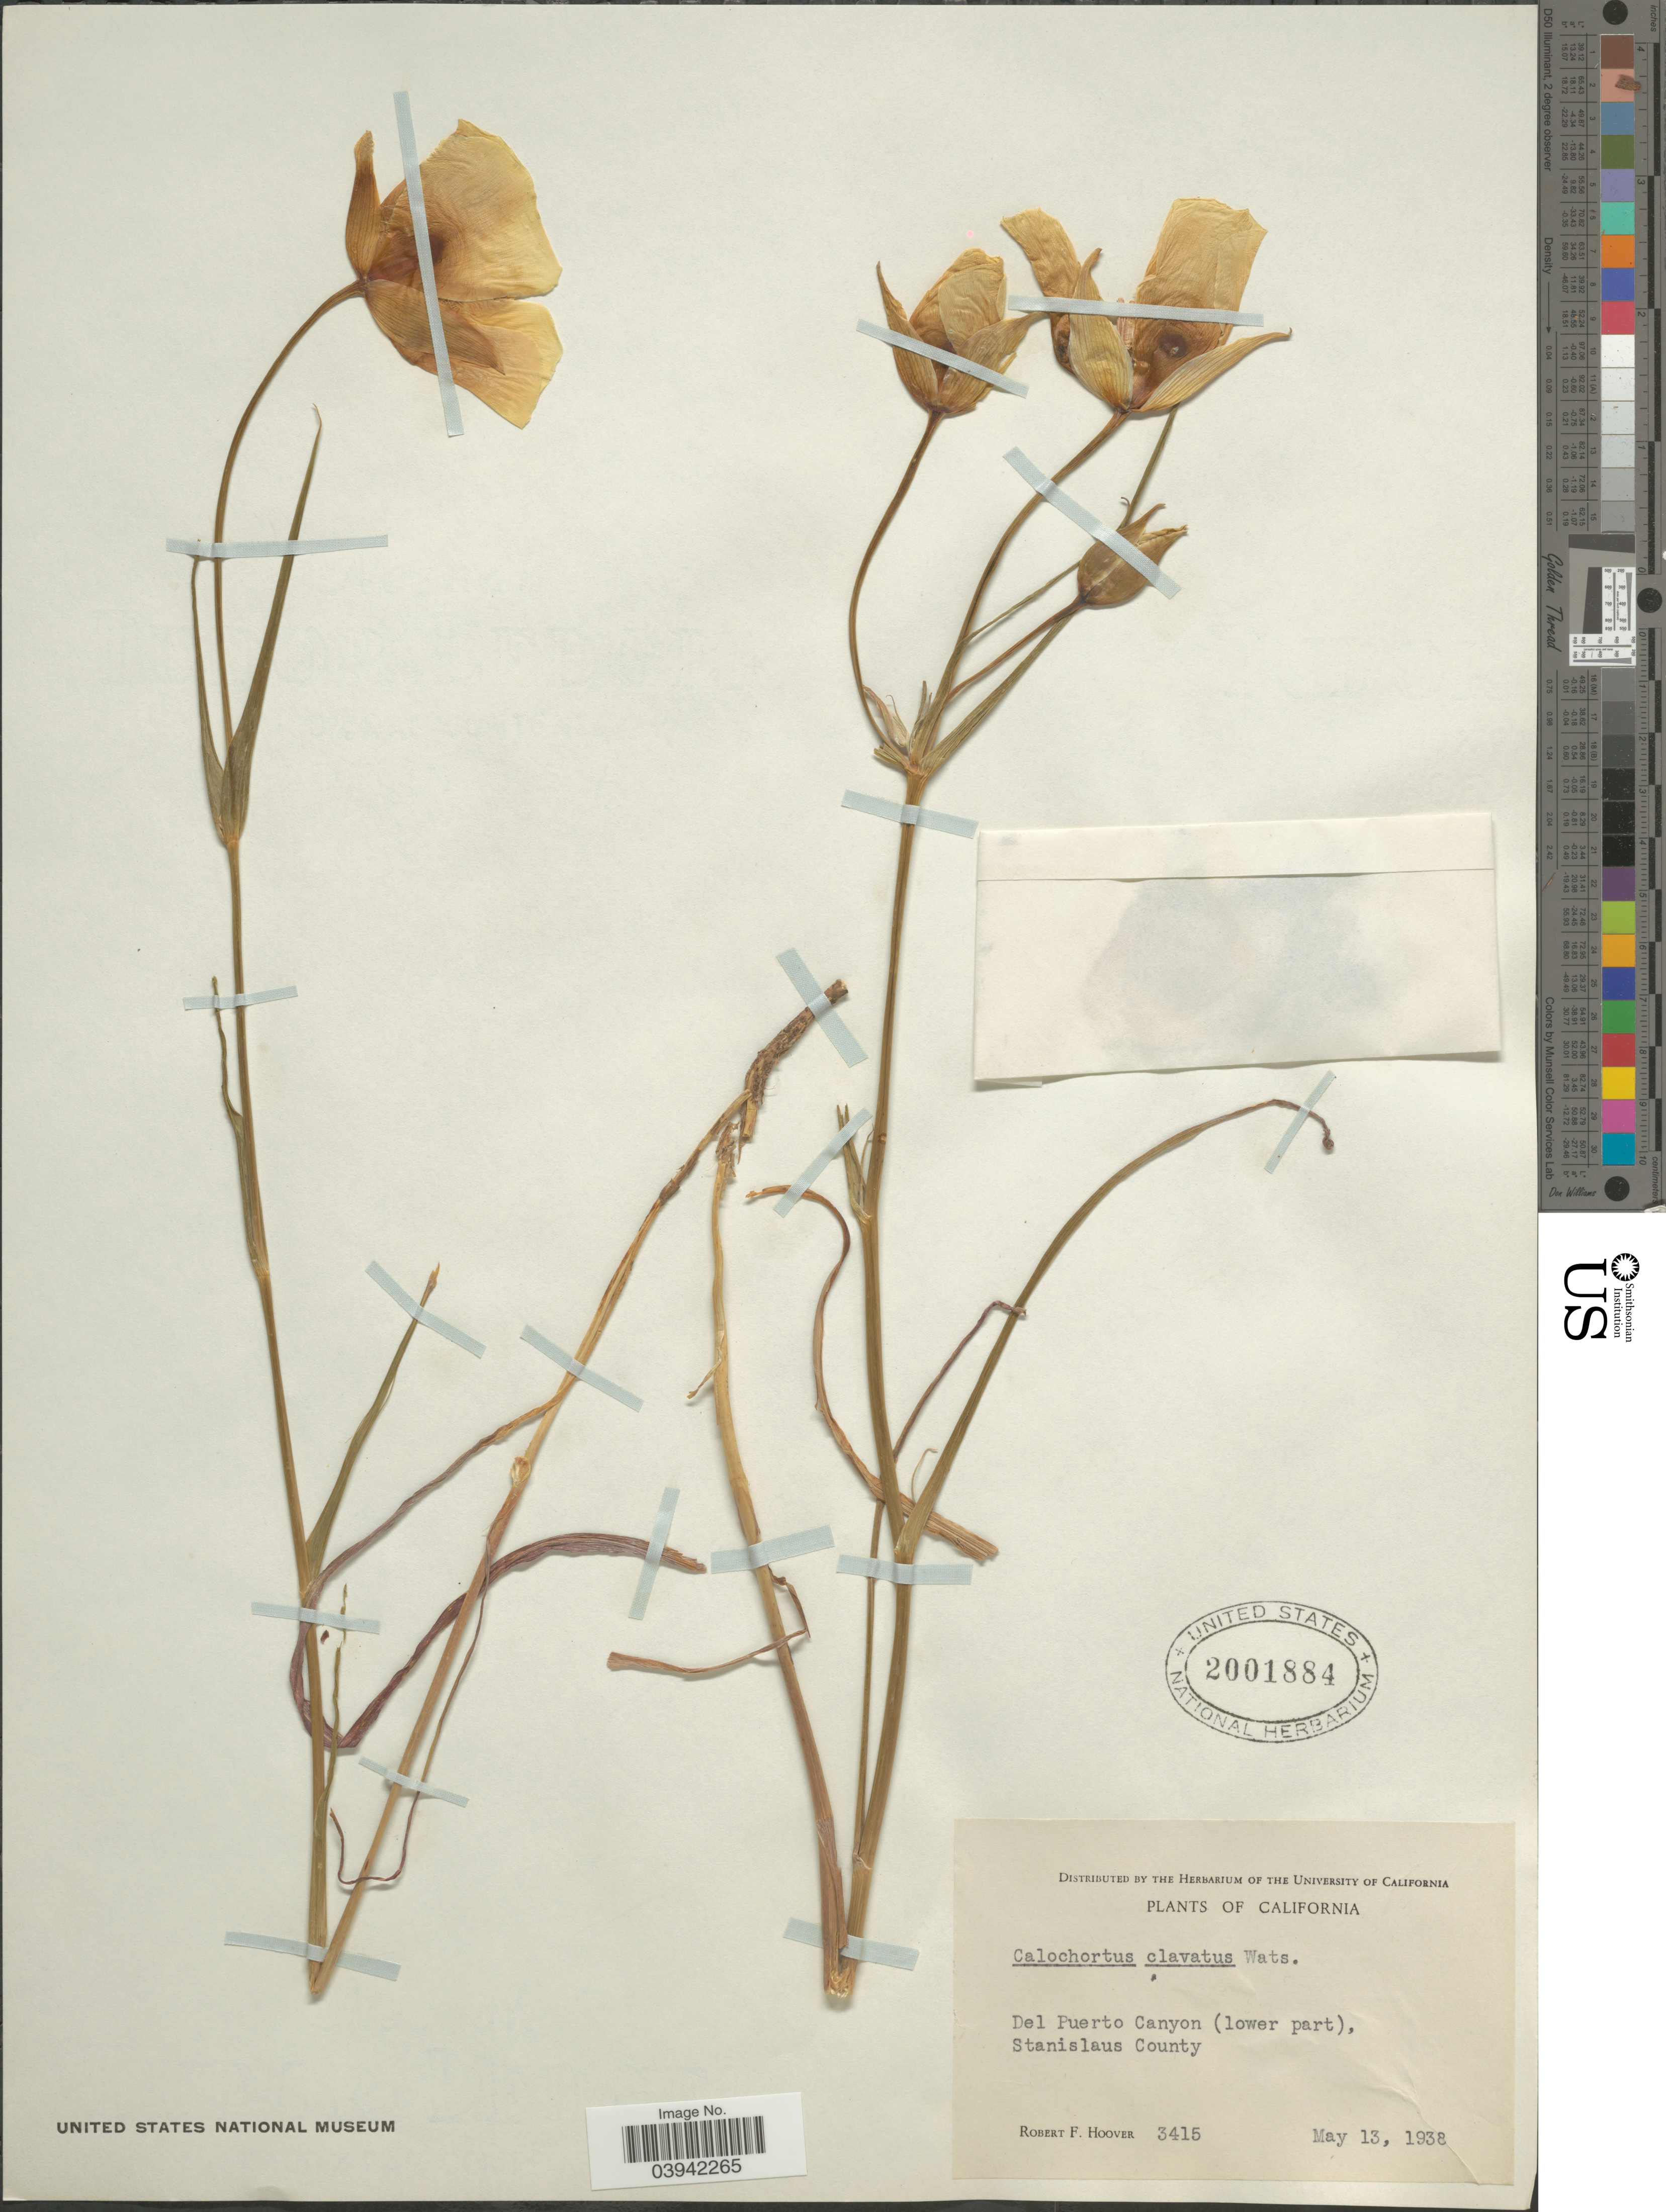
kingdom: Plantae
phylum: Tracheophyta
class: Liliopsida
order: Liliales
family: Liliaceae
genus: Calochortus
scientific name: Calochortus clavatus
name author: S. Watson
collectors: R. F. Hoover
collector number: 3415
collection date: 1938-05-13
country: United States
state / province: California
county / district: Stanislaus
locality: Del Puerto Canyon (lower part), Stanislaus County.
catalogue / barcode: US 2001884